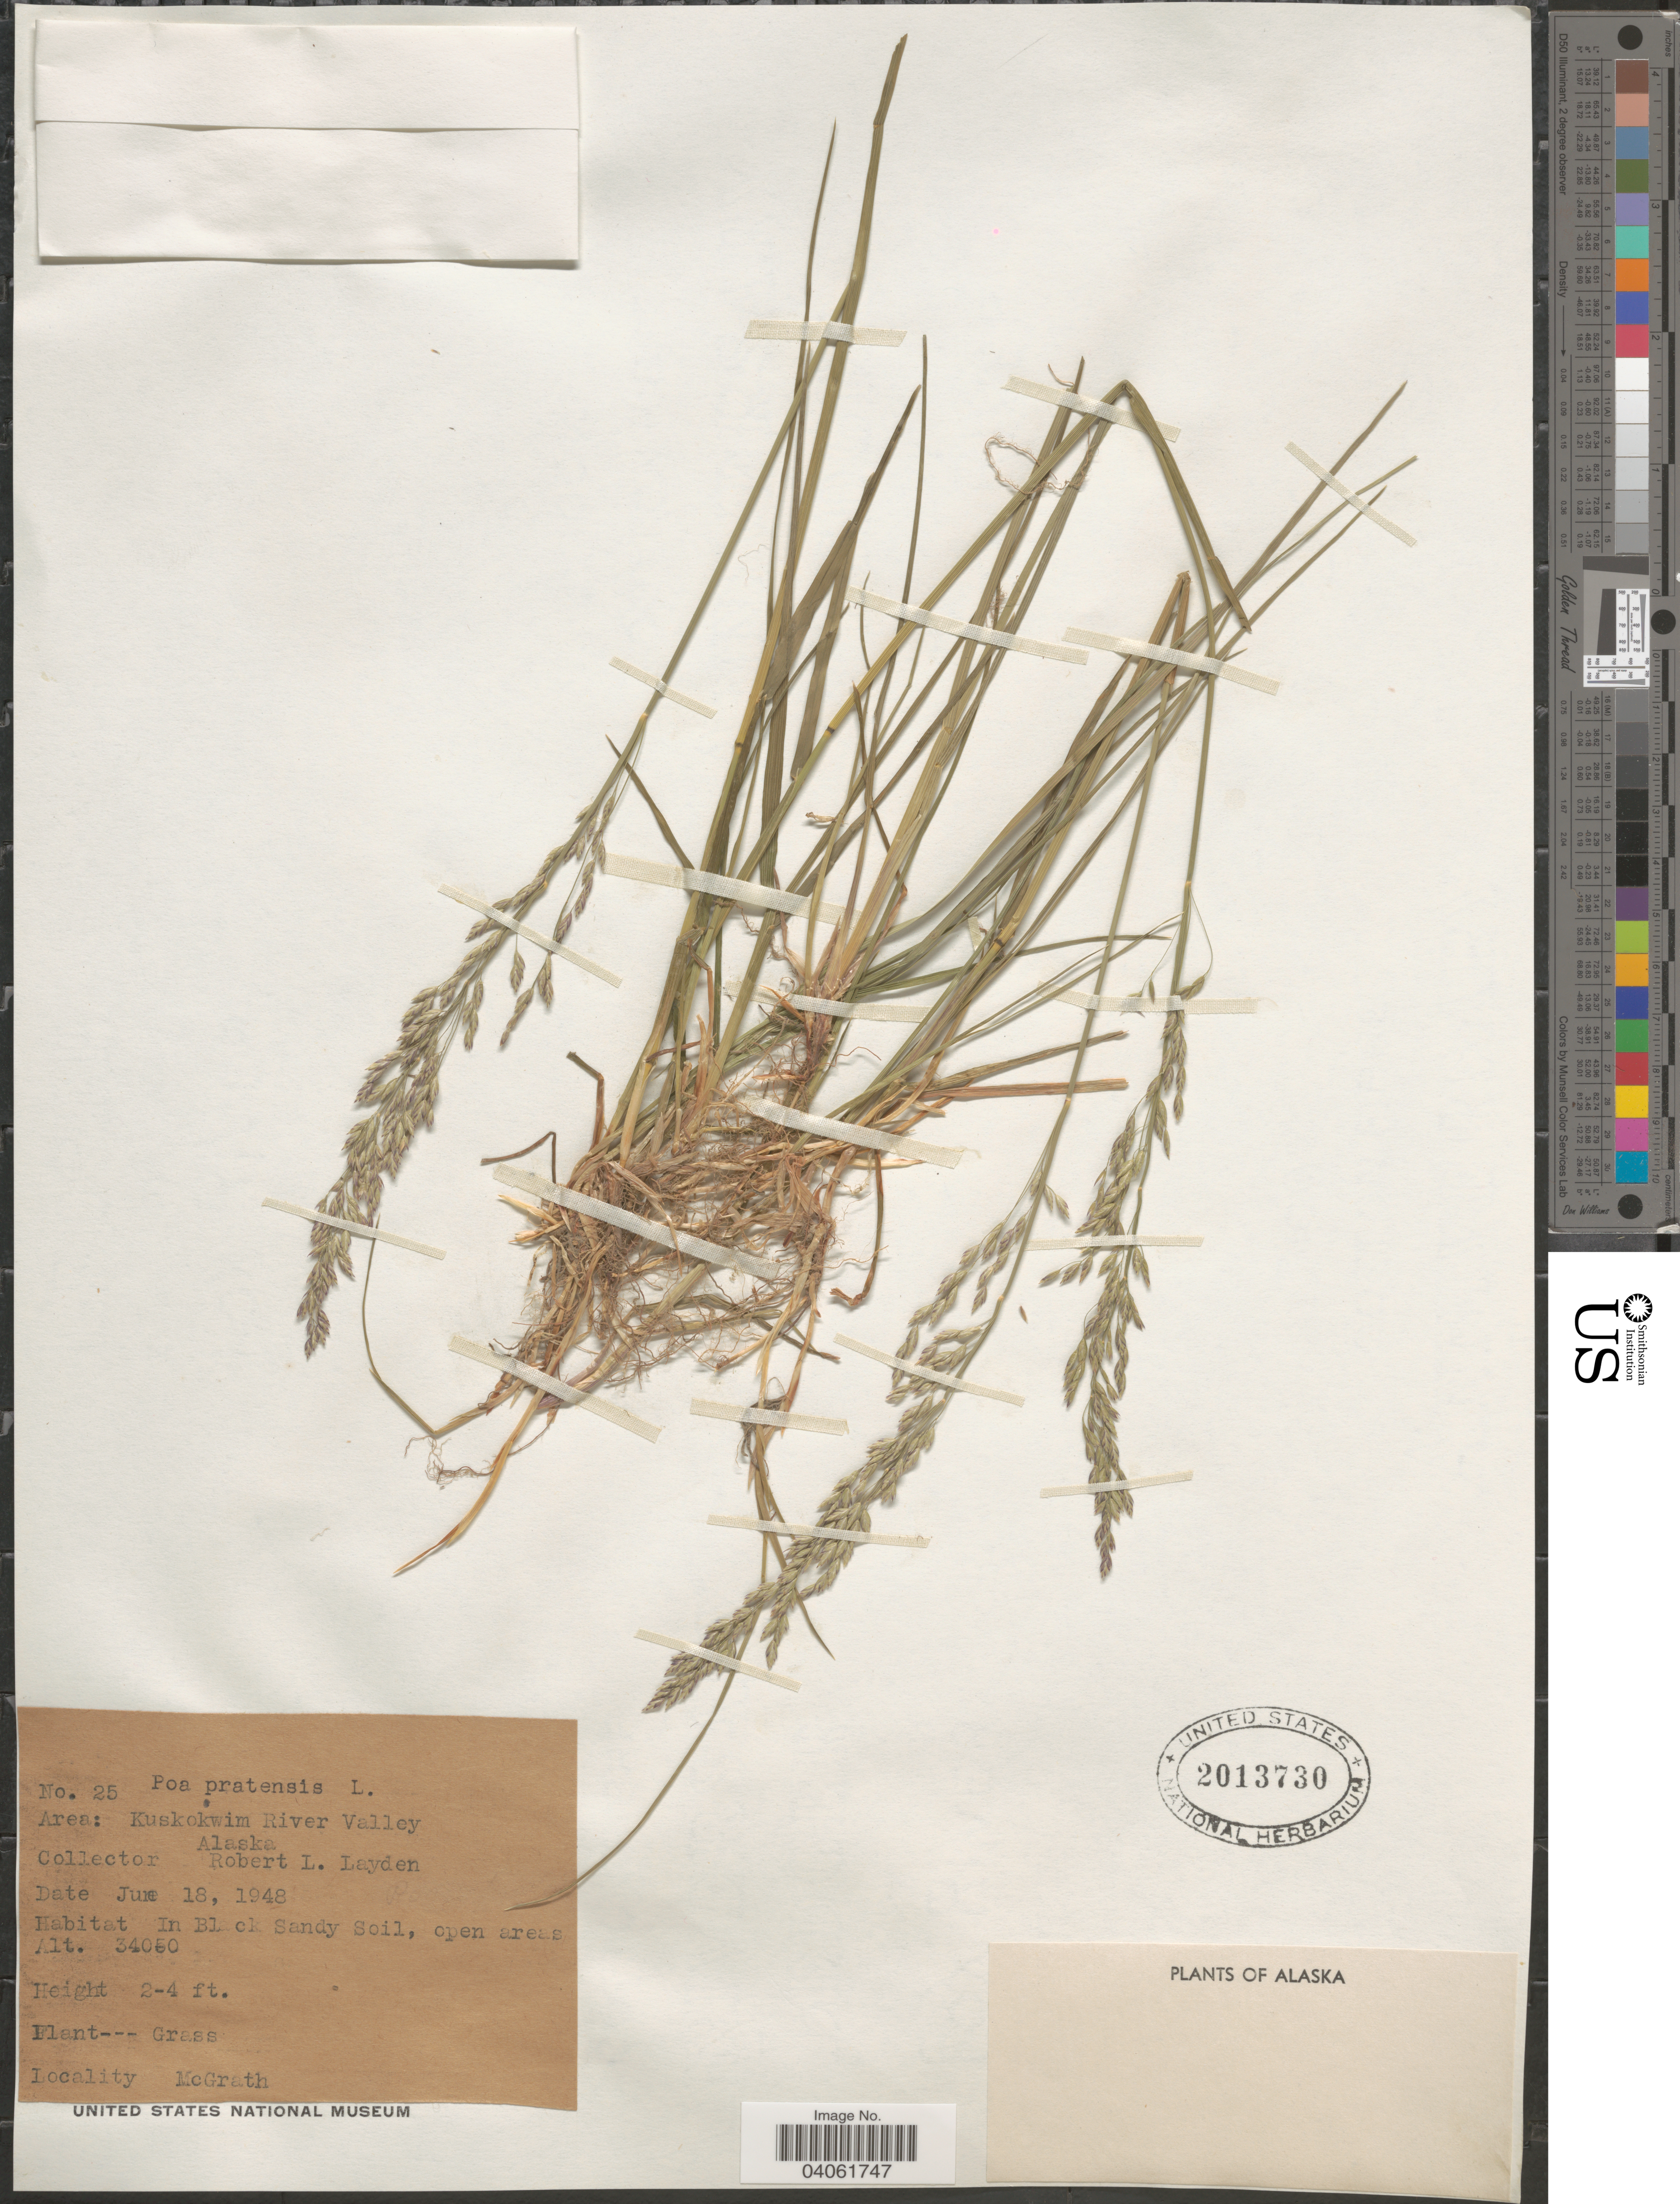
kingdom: Plantae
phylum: Tracheophyta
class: Liliopsida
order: Poales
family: Poaceae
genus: Poa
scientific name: Poa pratensis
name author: L.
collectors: R. Layden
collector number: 25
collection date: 1948-06-18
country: United States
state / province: Alaska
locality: Kuskokwim River Valley.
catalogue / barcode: US 2013730